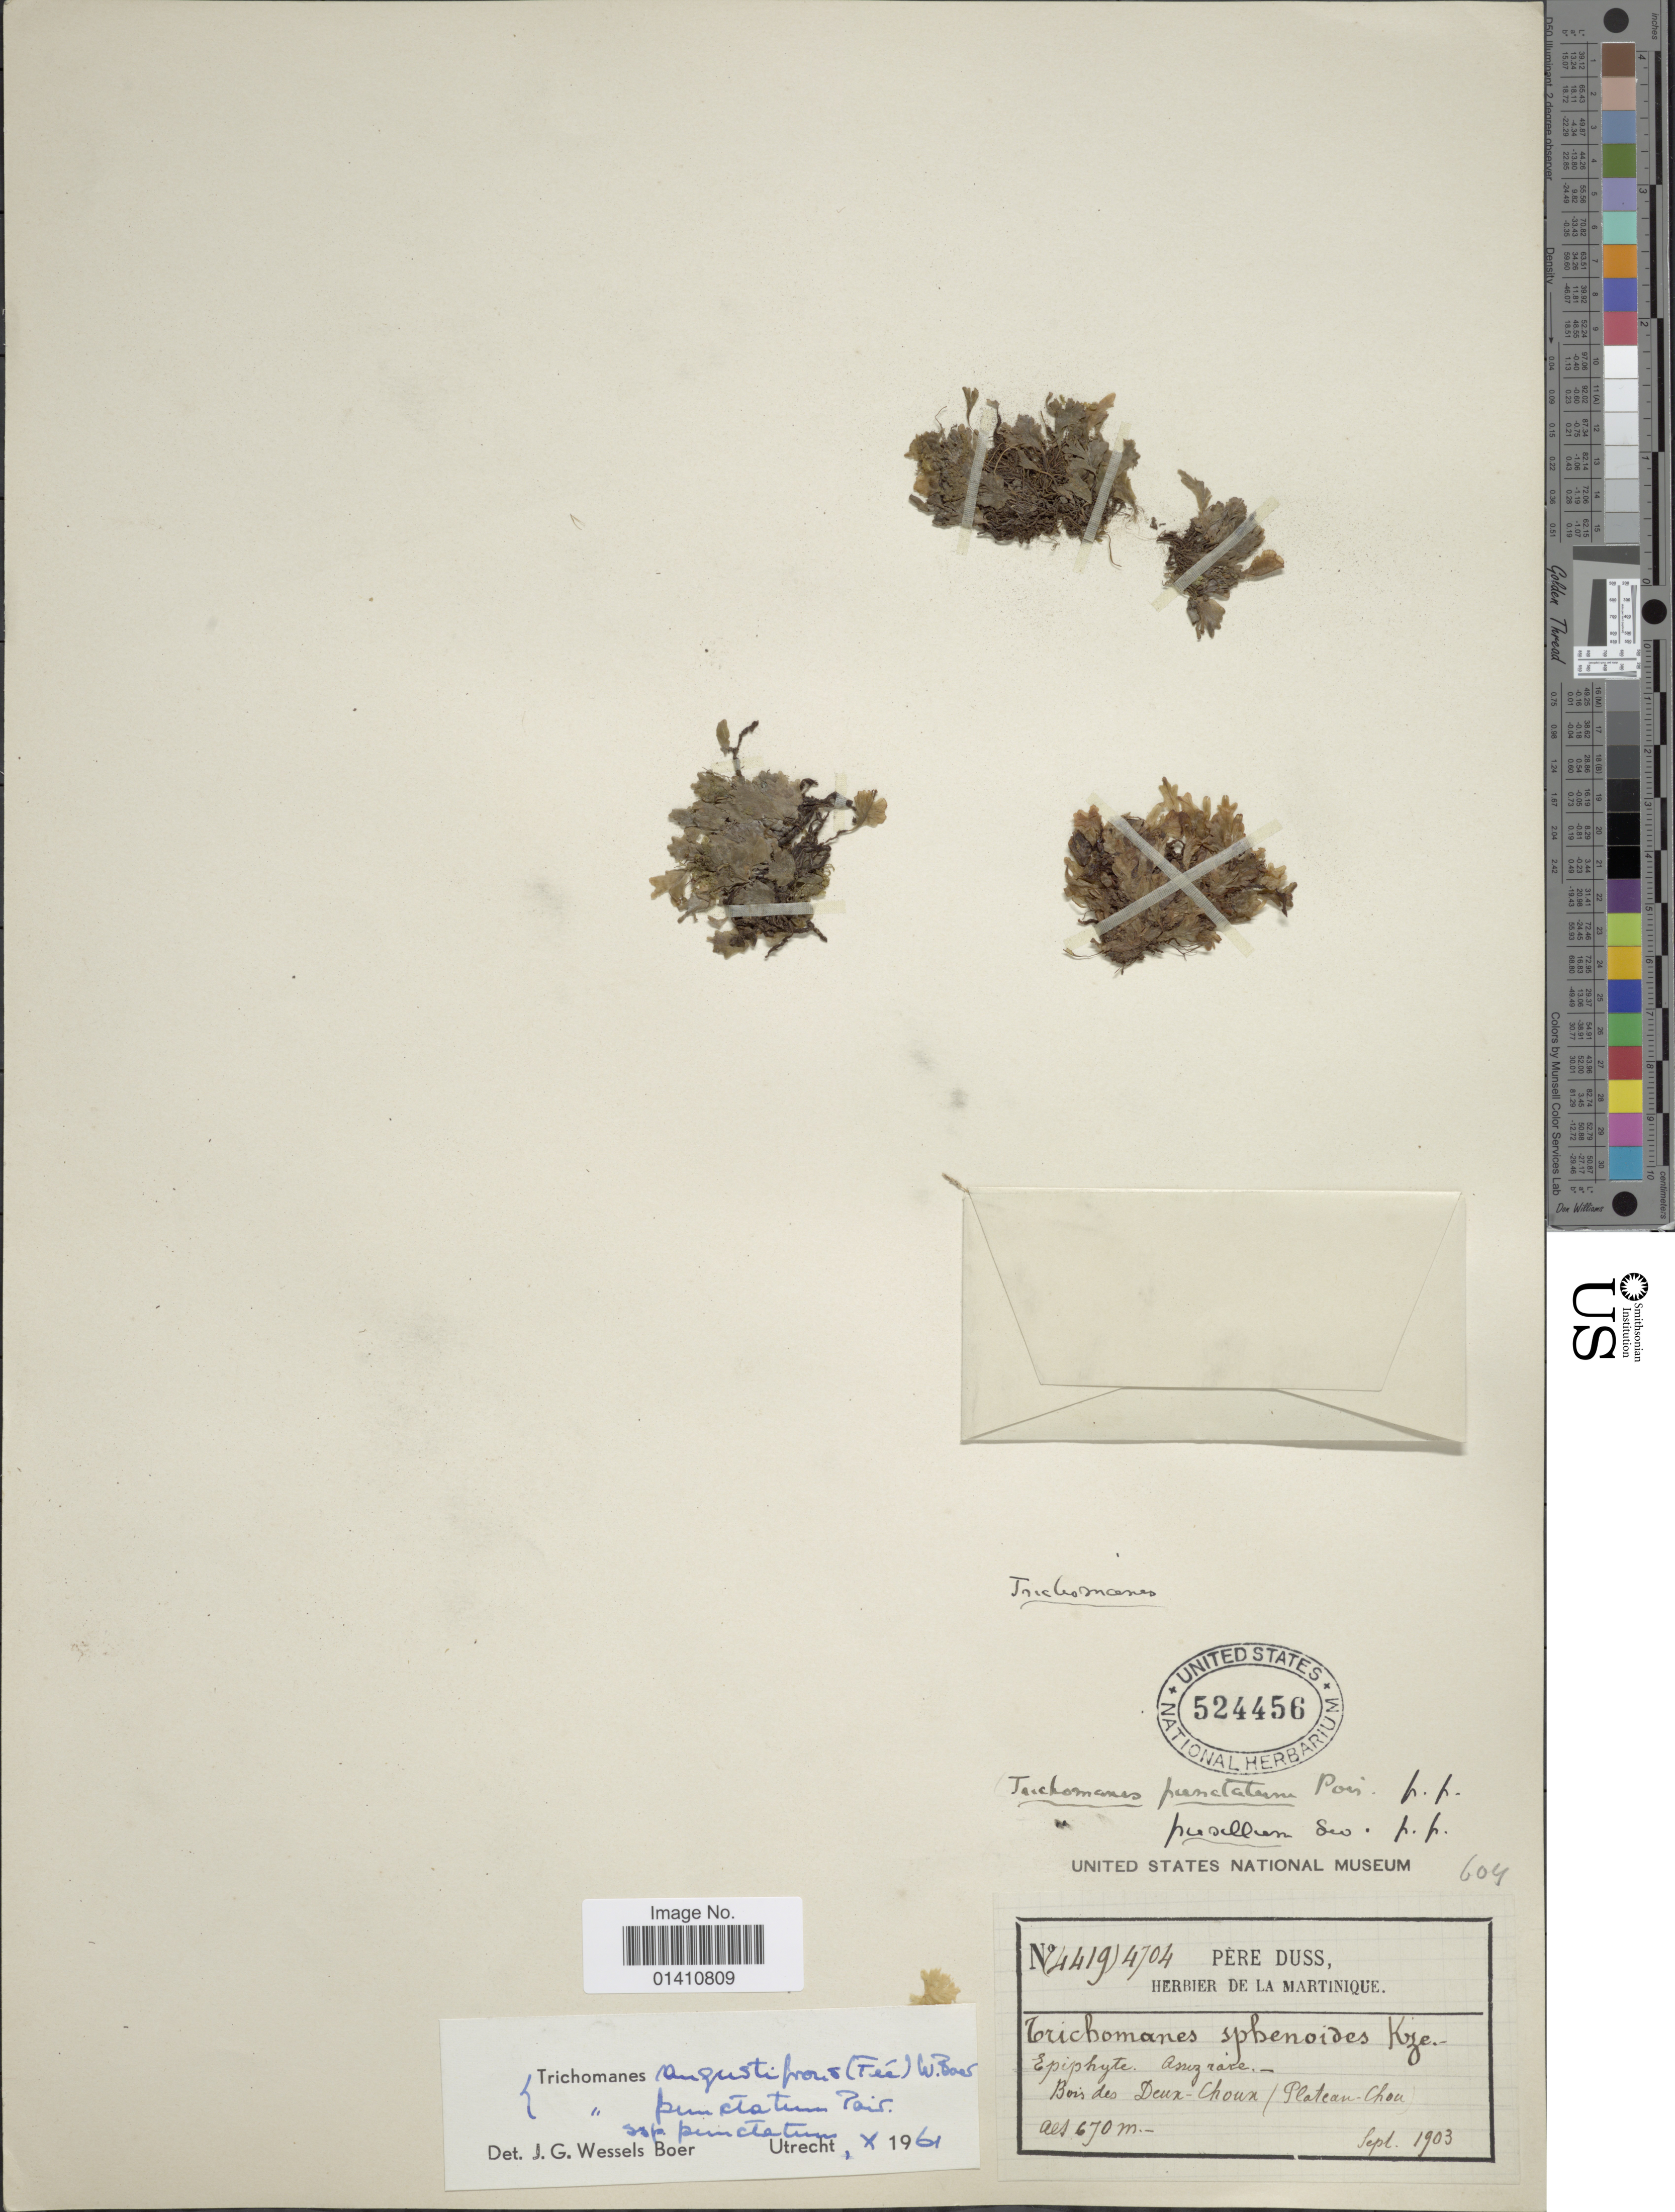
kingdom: Plantae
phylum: Tracheophyta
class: Polypodiopsida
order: Hymenophyllales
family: Hymenophyllaceae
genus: Didymoglossum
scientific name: Didymoglossum angustifrons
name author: Fée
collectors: Père Duss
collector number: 4419/4704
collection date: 1903-09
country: Martinique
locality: Bois des Deux-Choux, Plateau Chou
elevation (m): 670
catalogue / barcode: US 524466